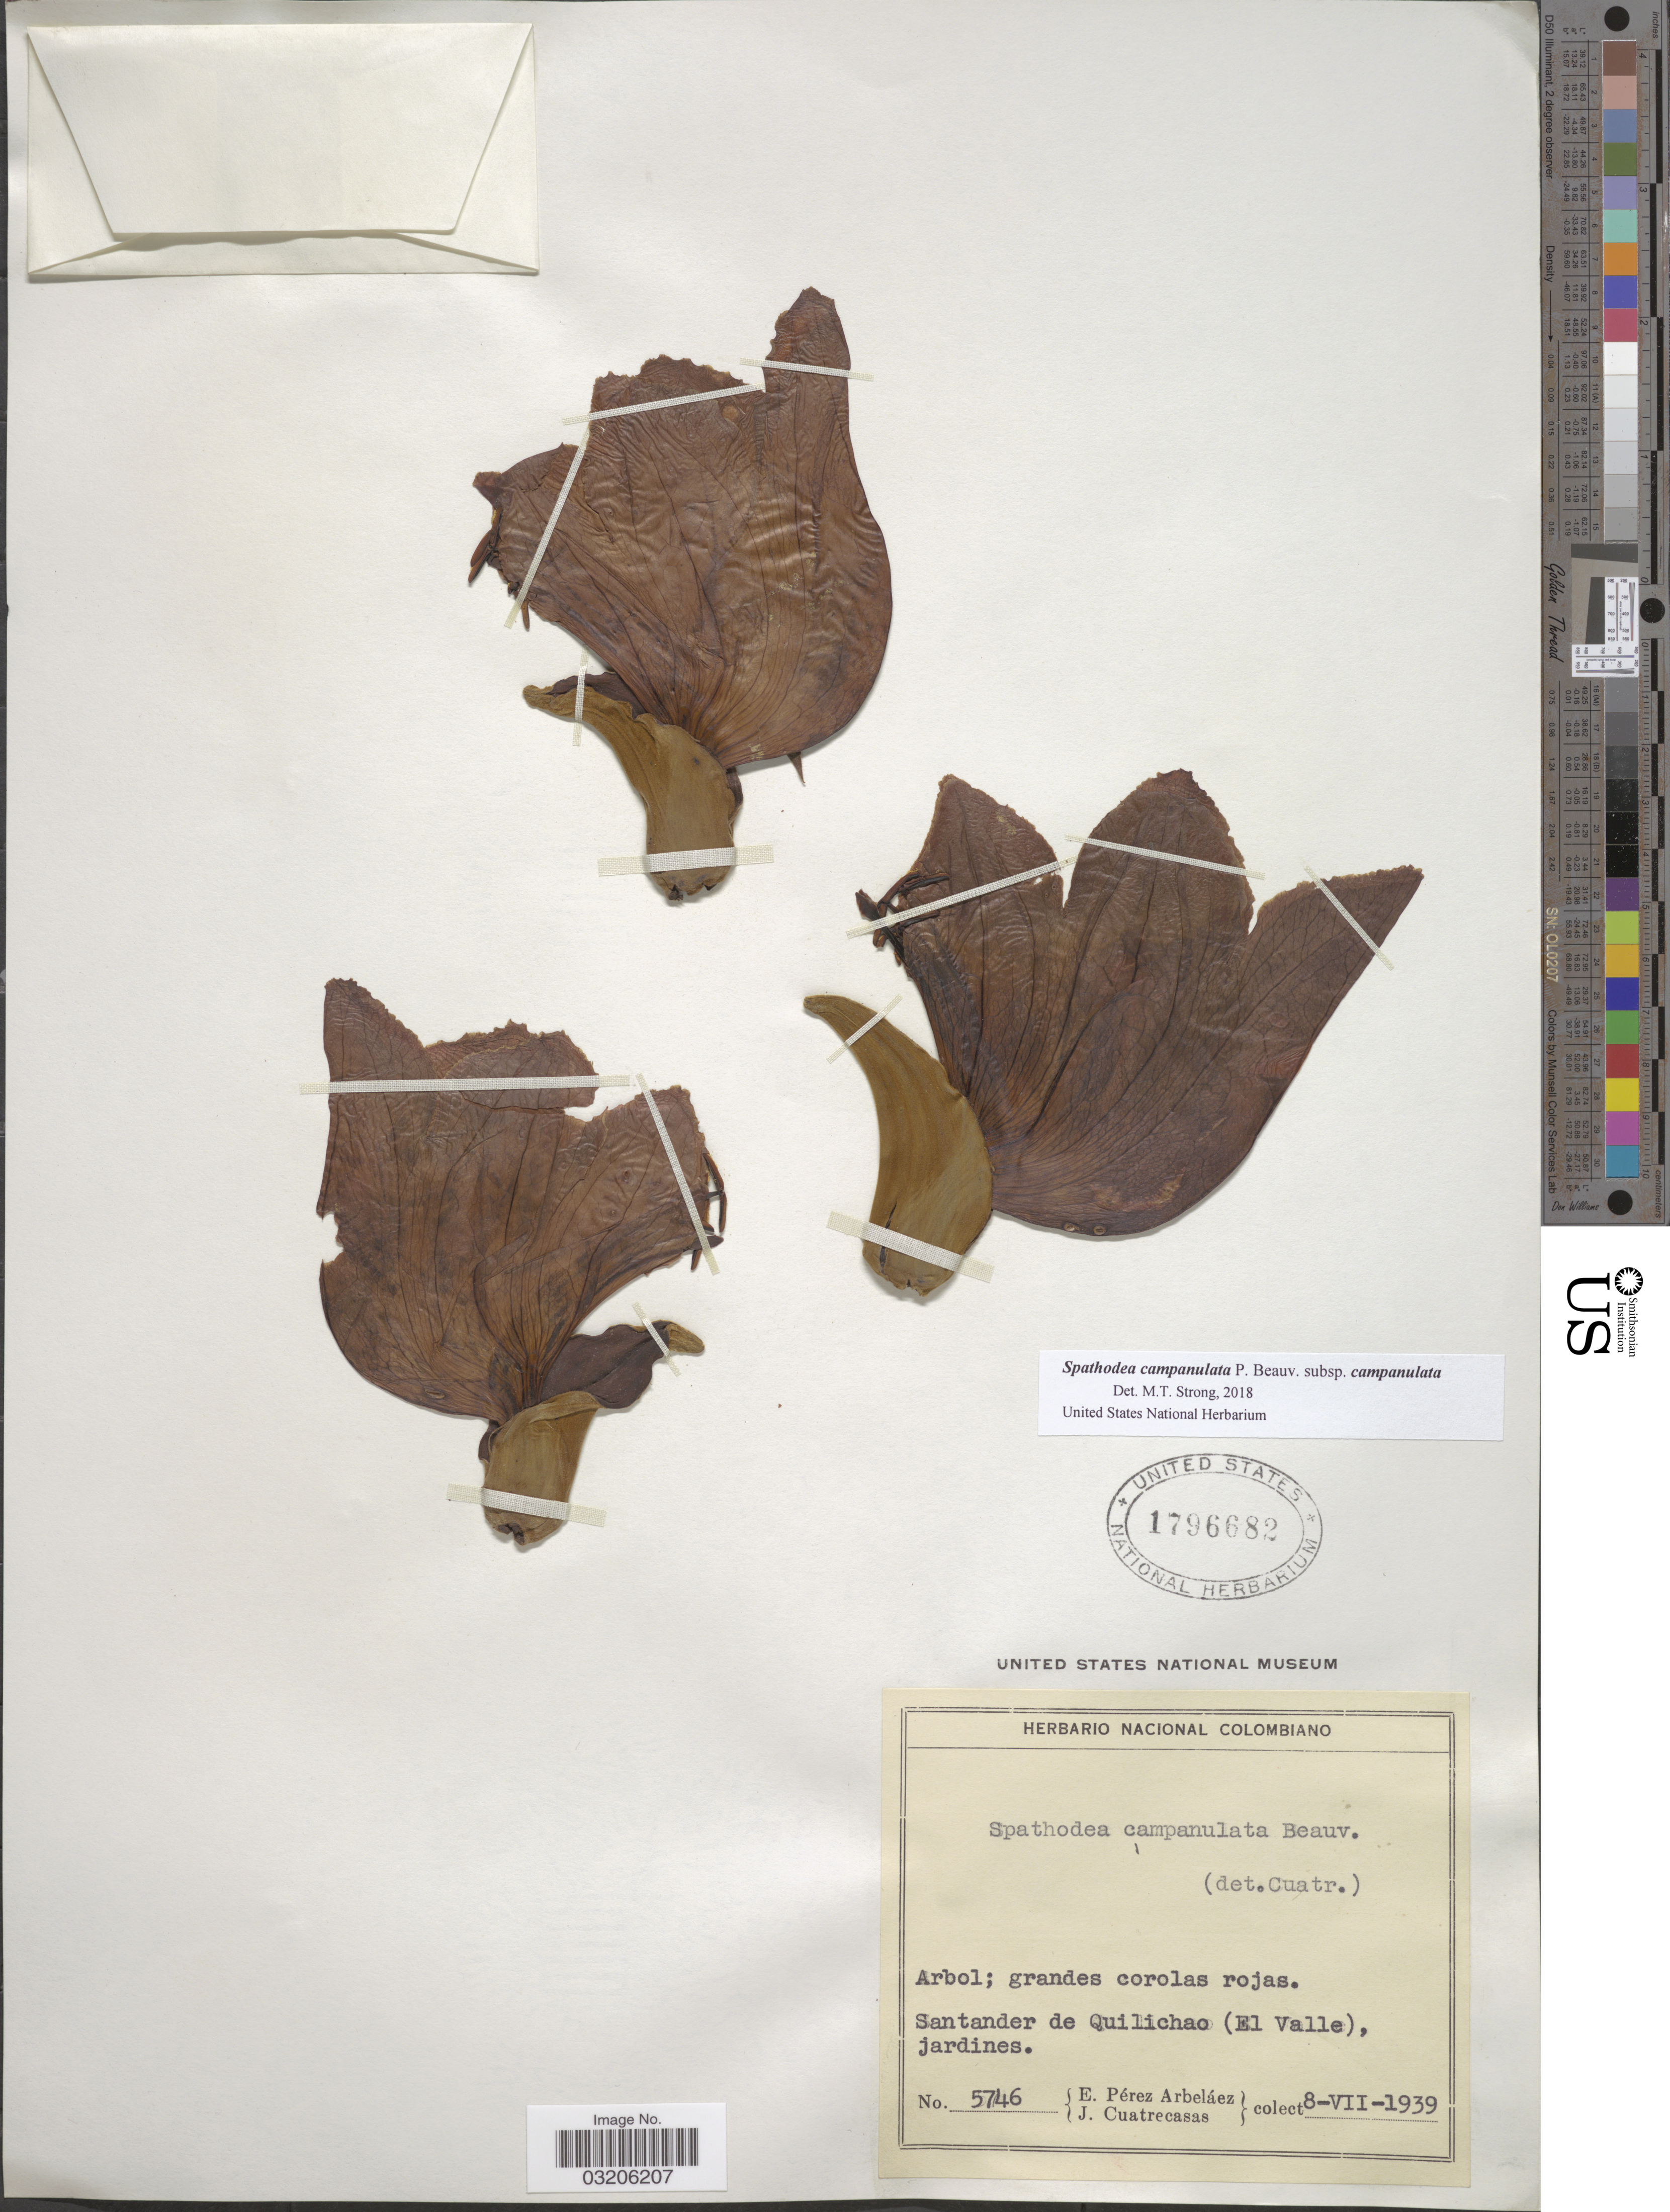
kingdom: Plantae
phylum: Tracheophyta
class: Magnoliopsida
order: Lamiales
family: Bignoniaceae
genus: Spathodea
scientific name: Spathodea campanulata subsp. campanulata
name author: P. Beauv.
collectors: E. Pérez Arbeláez & J. Cuatrecasas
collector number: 5746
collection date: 1939-07-08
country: Colombia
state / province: Santander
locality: Santander de Quilichao (El Valle), jardines.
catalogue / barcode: US 1796682